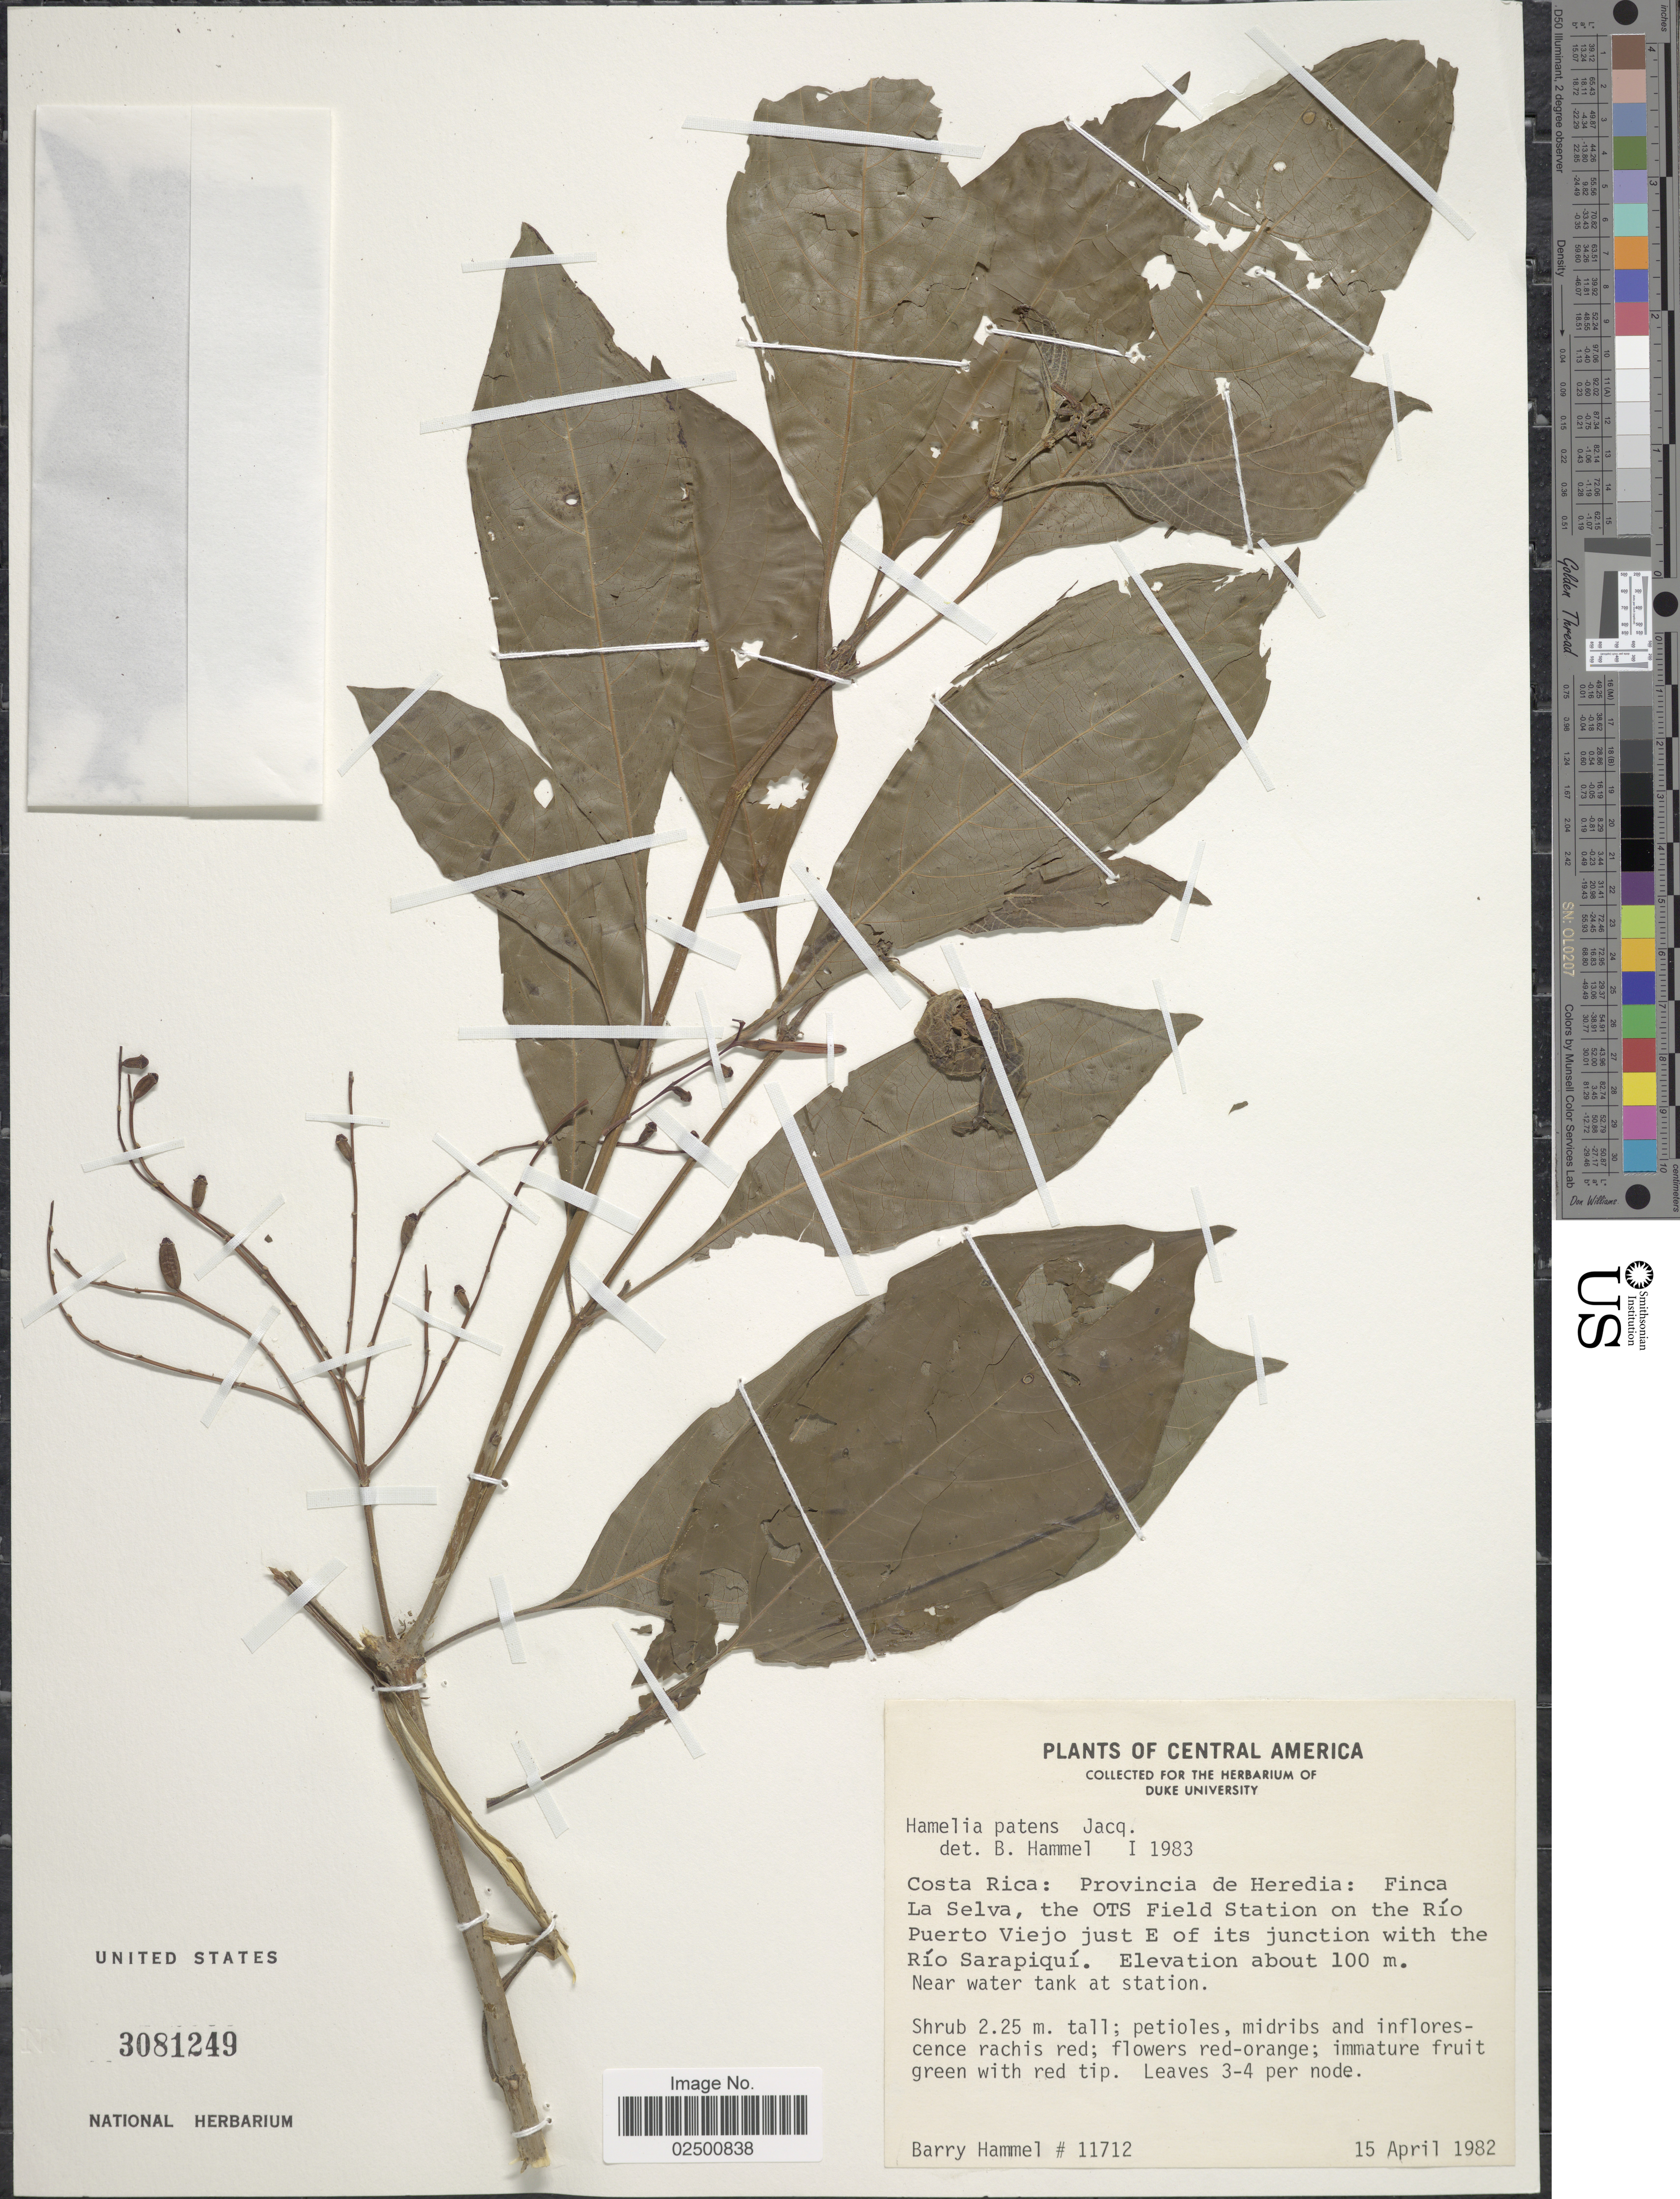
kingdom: Plantae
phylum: Tracheophyta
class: Magnoliopsida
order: Gentianales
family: Rubiaceae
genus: Hamelia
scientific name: Hamelia patens var. suaveolens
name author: (Kunth)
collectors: B. Hammel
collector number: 11712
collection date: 1982-04-15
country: Costa Rica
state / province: Heredia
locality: Provincia de Heredia: Finca La Selva, the OTS Field Station on the Rio Puerto Viejo just E of its junction with the Rio Sarapiqui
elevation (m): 100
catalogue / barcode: US 3081249